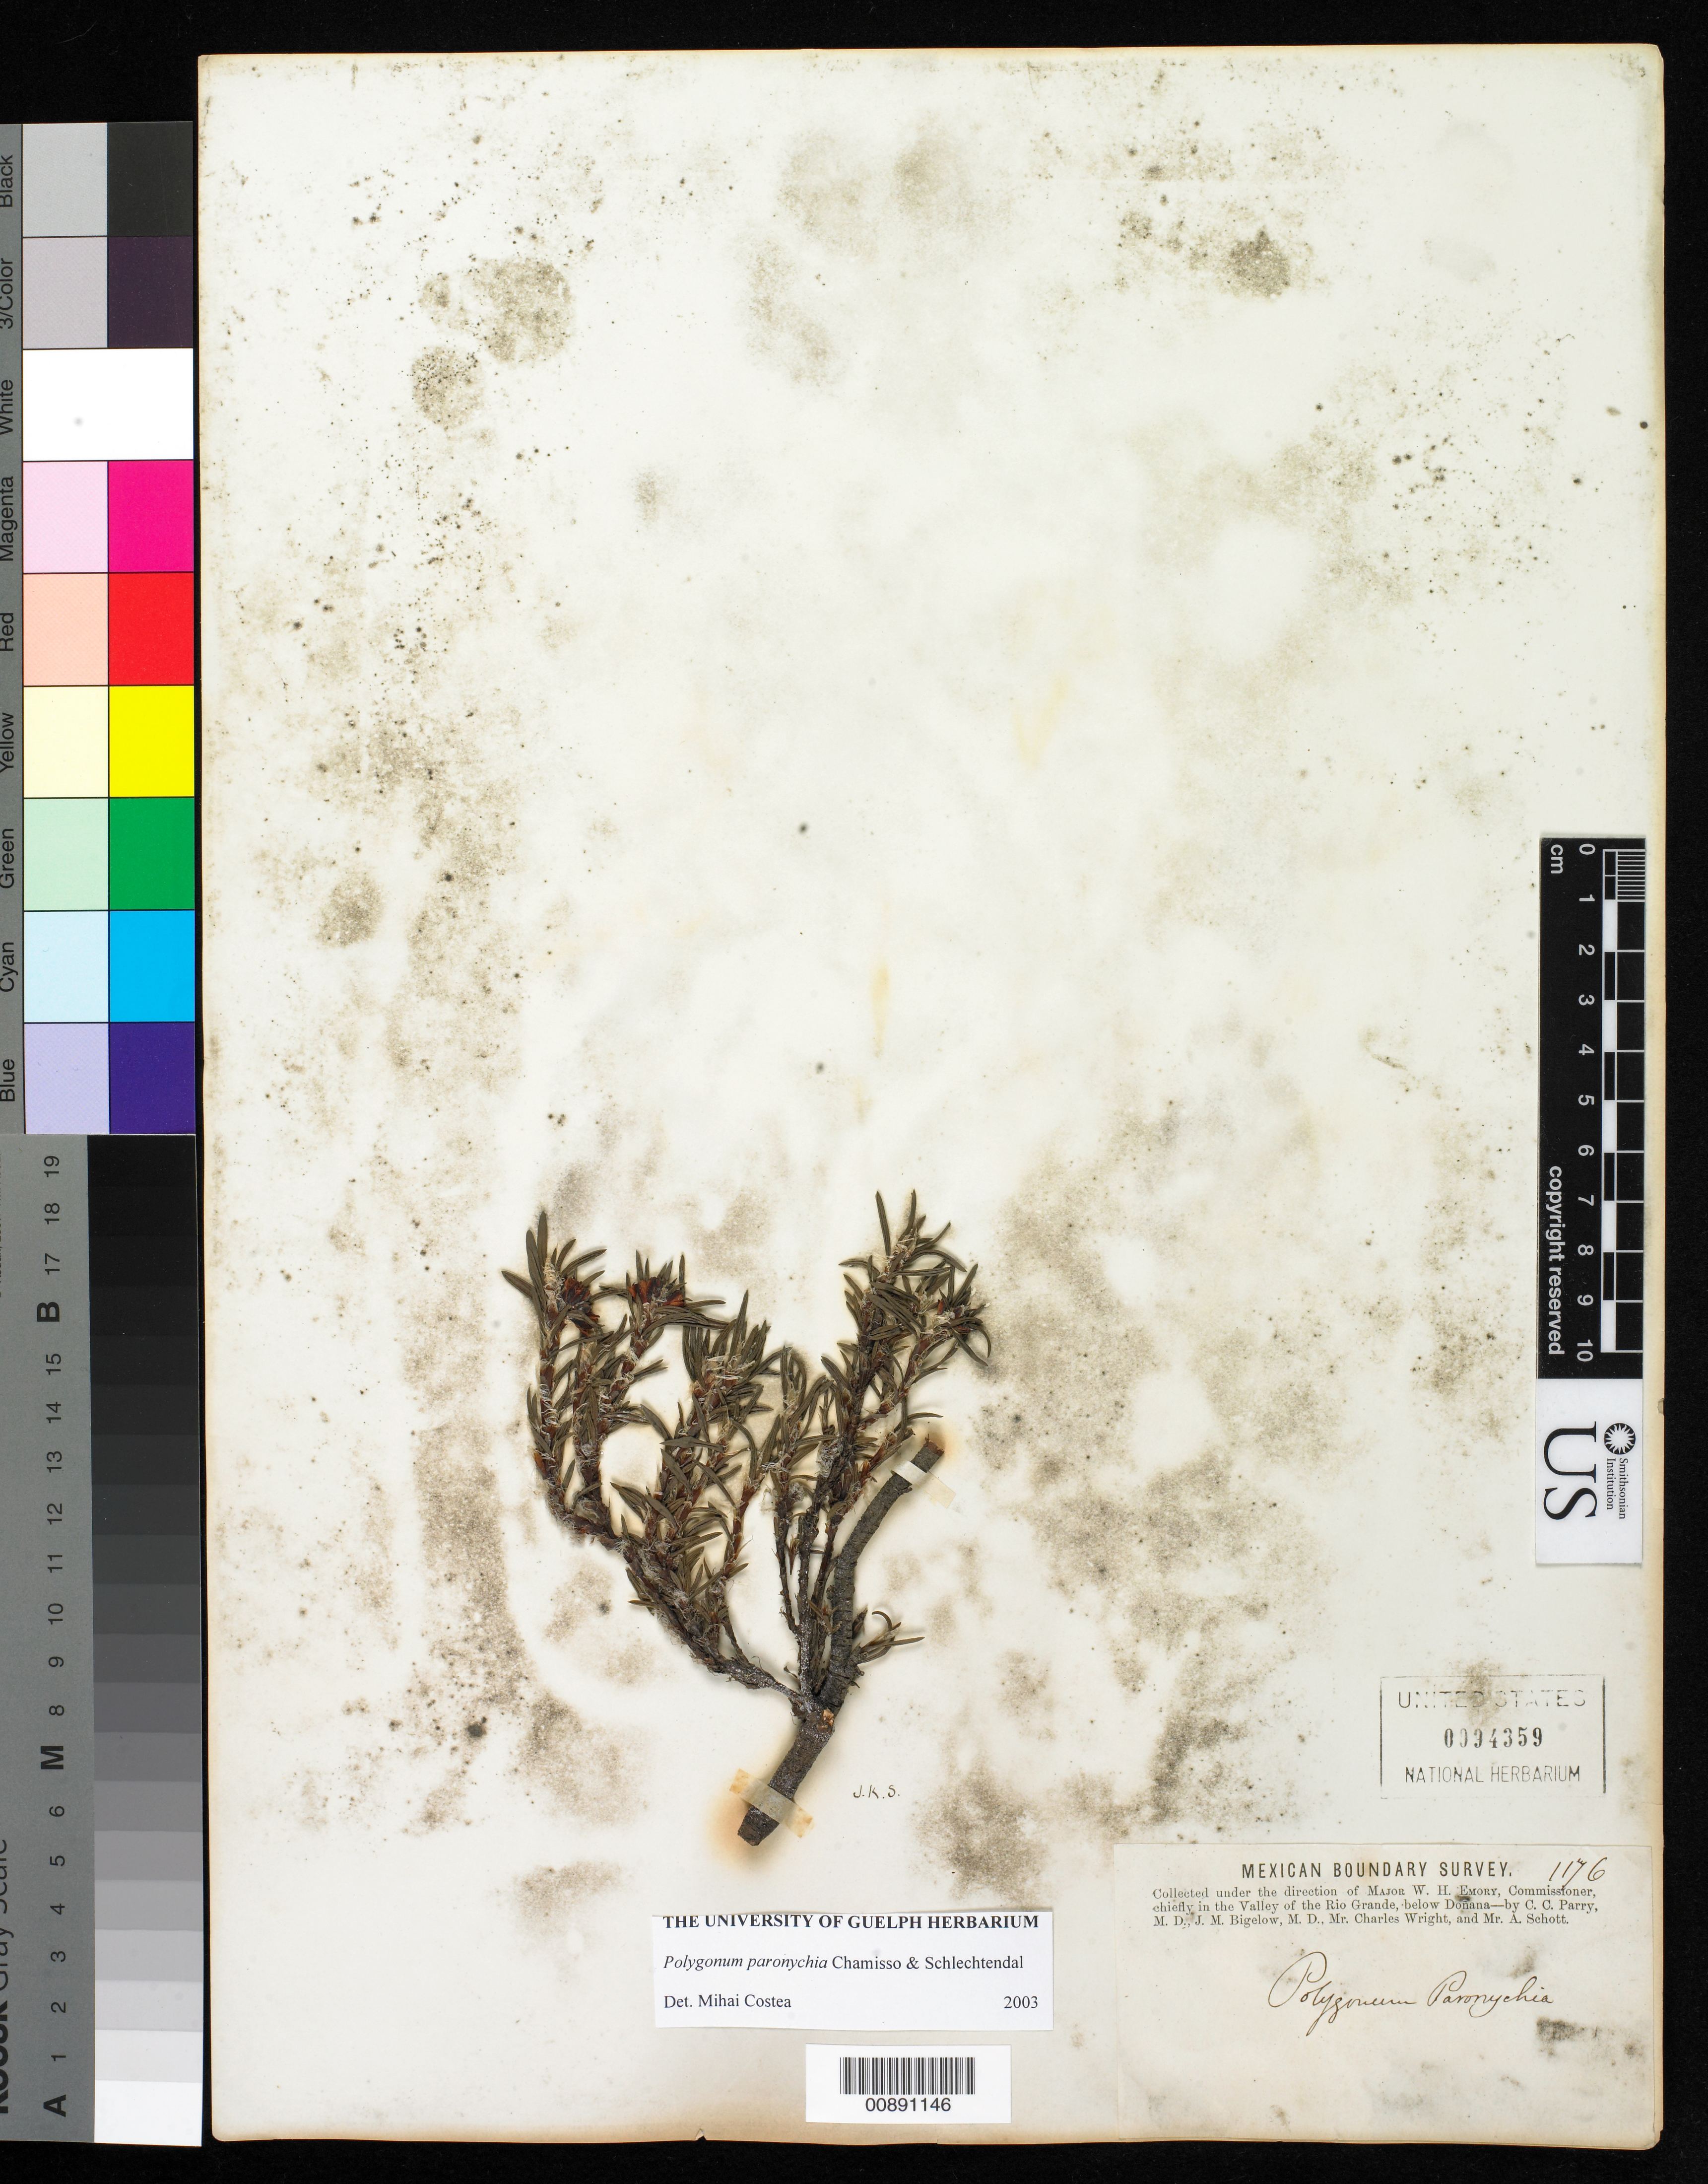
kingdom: Plantae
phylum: Tracheophyta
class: Magnoliopsida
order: Caryophyllales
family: Polygonaceae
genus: Polygonum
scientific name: Polygonum paronychia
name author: Cham. & Schltdl.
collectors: C. C. Parry, J. M. Bigelow, C. Wright & A. C. V. Schott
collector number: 1176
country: United States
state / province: New Mexico / Texas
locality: Valley of the Rio Grande, below Doñana.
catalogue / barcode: US 94359